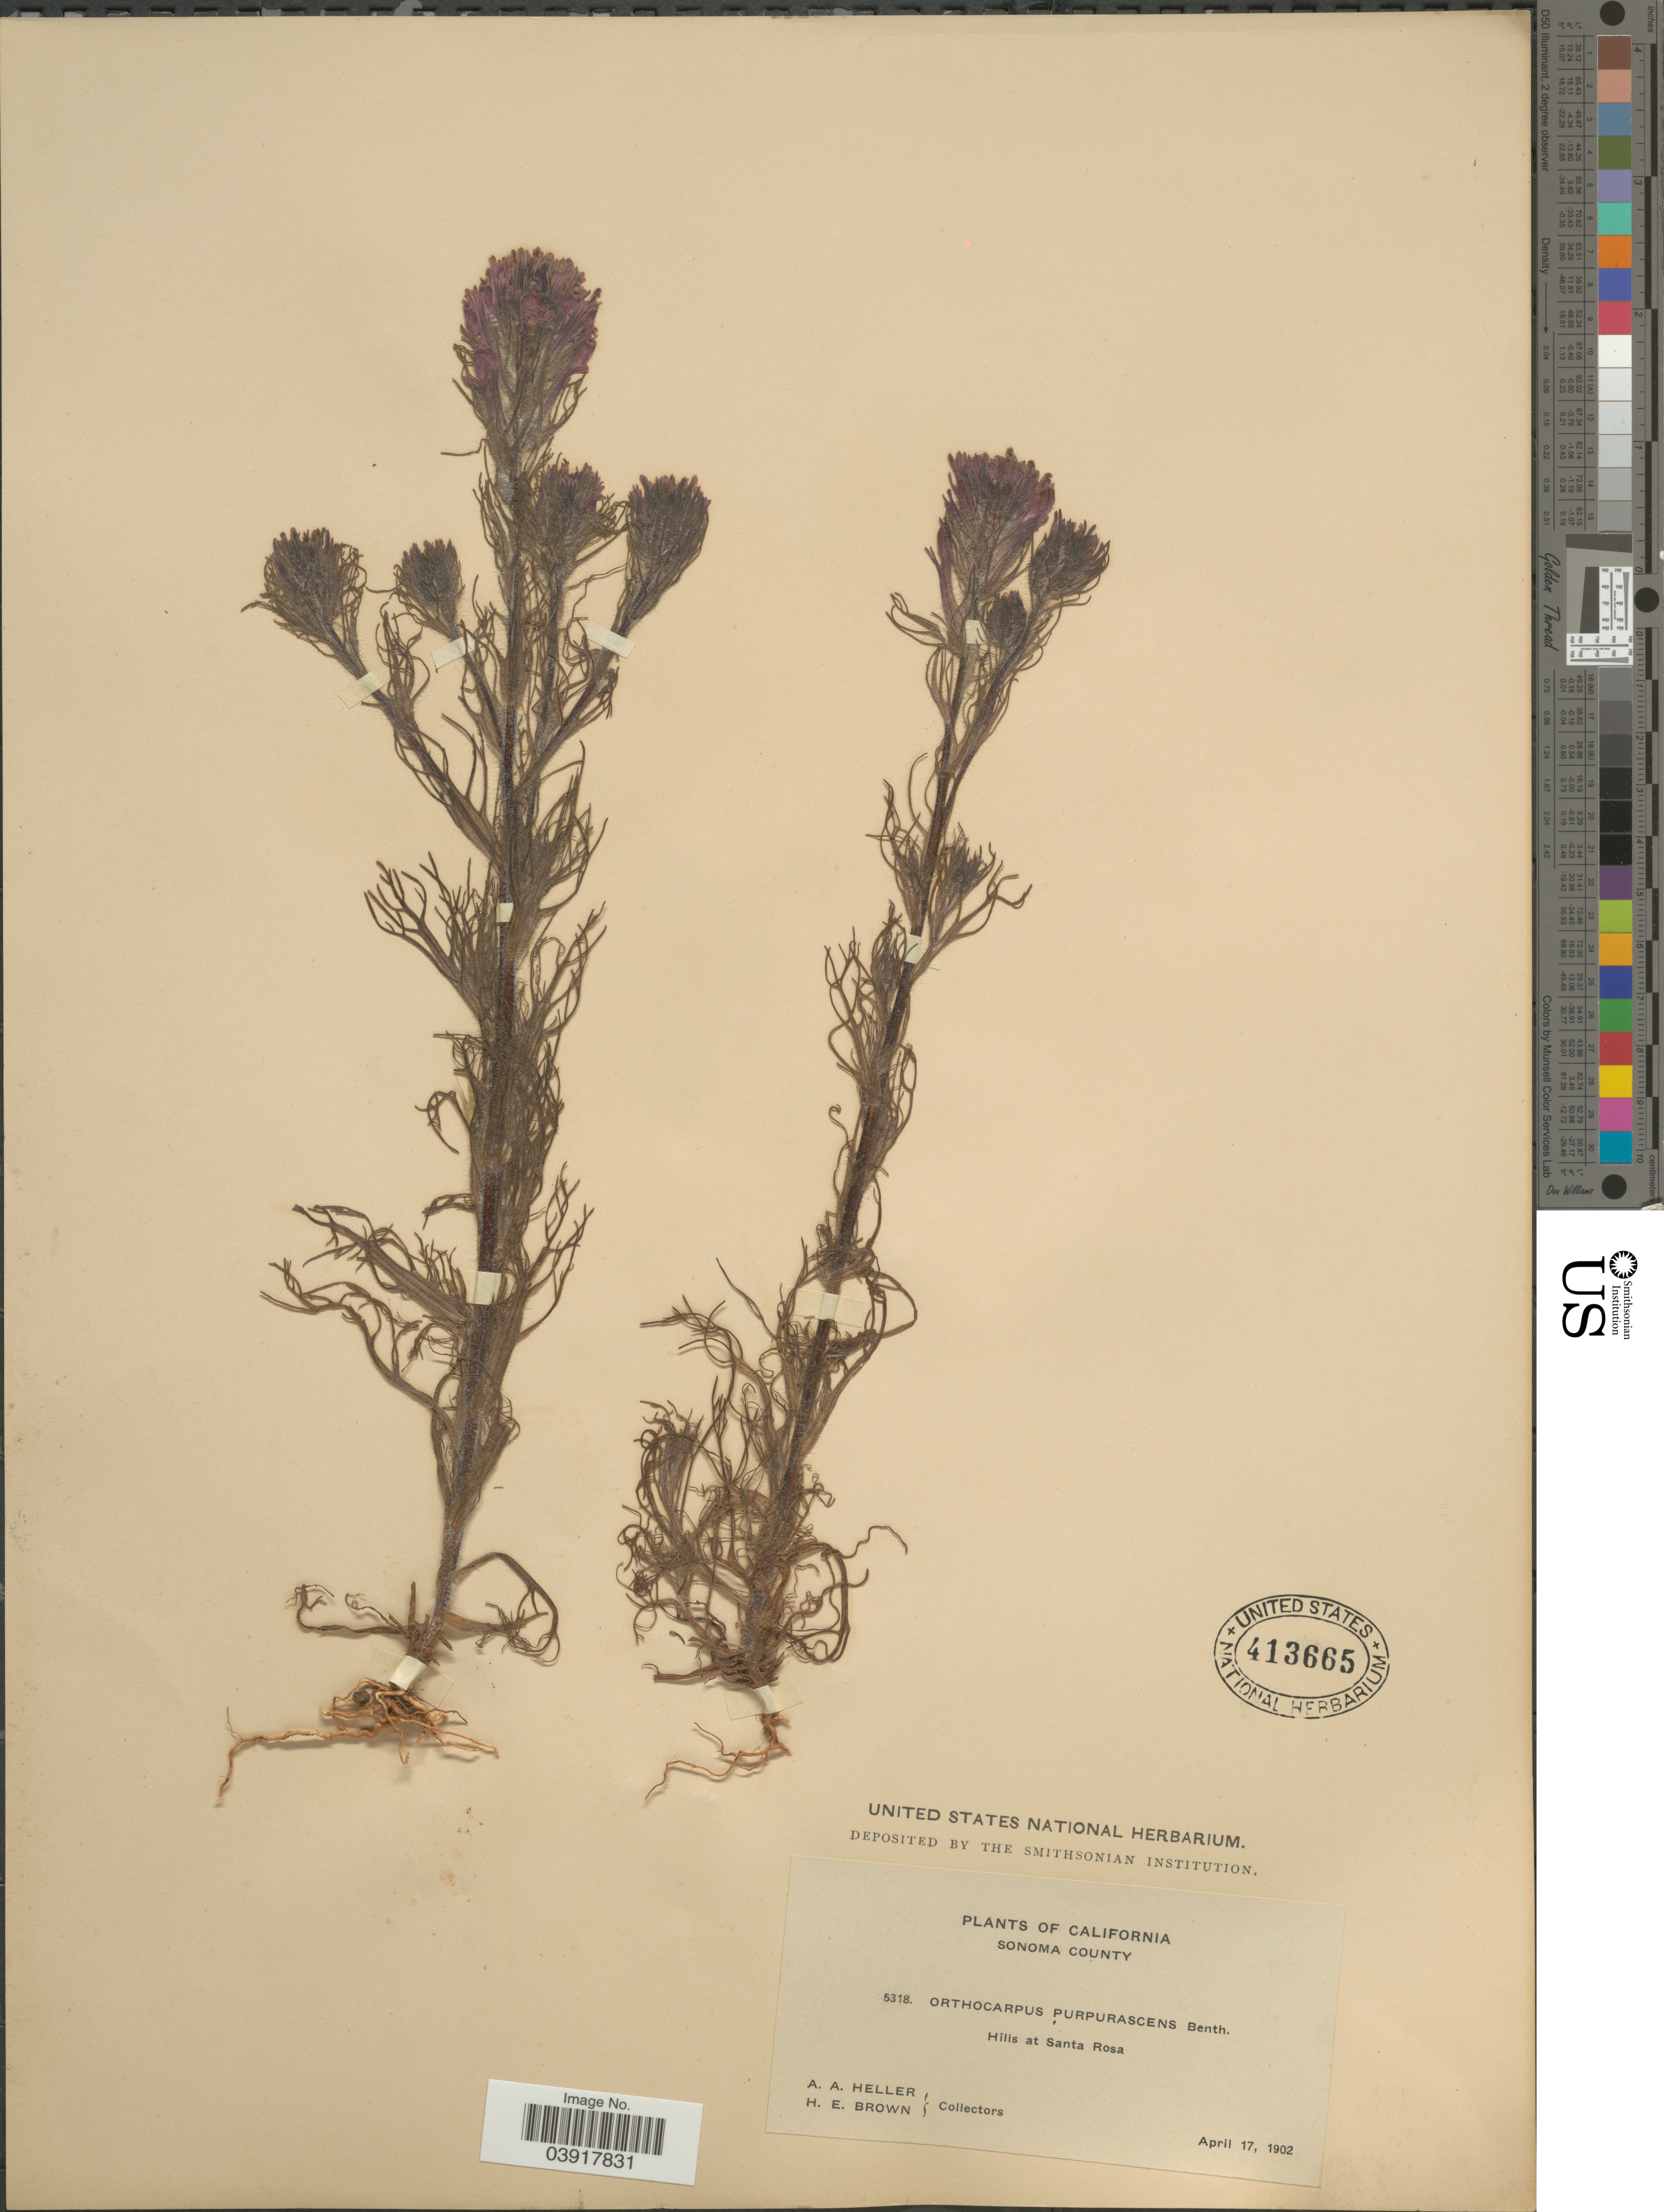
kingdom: Plantae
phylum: Tracheophyta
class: Magnoliopsida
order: Lamiales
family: Orobanchaceae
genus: Orthocarpus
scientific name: Orthocarpus purpurascens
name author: Benth.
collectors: A. A. Heller & H. E. Brown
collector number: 5318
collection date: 1902-04-17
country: United States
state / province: California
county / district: Sonoma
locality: Sonoma County. Hills at Santa Rosa.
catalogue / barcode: US 413665